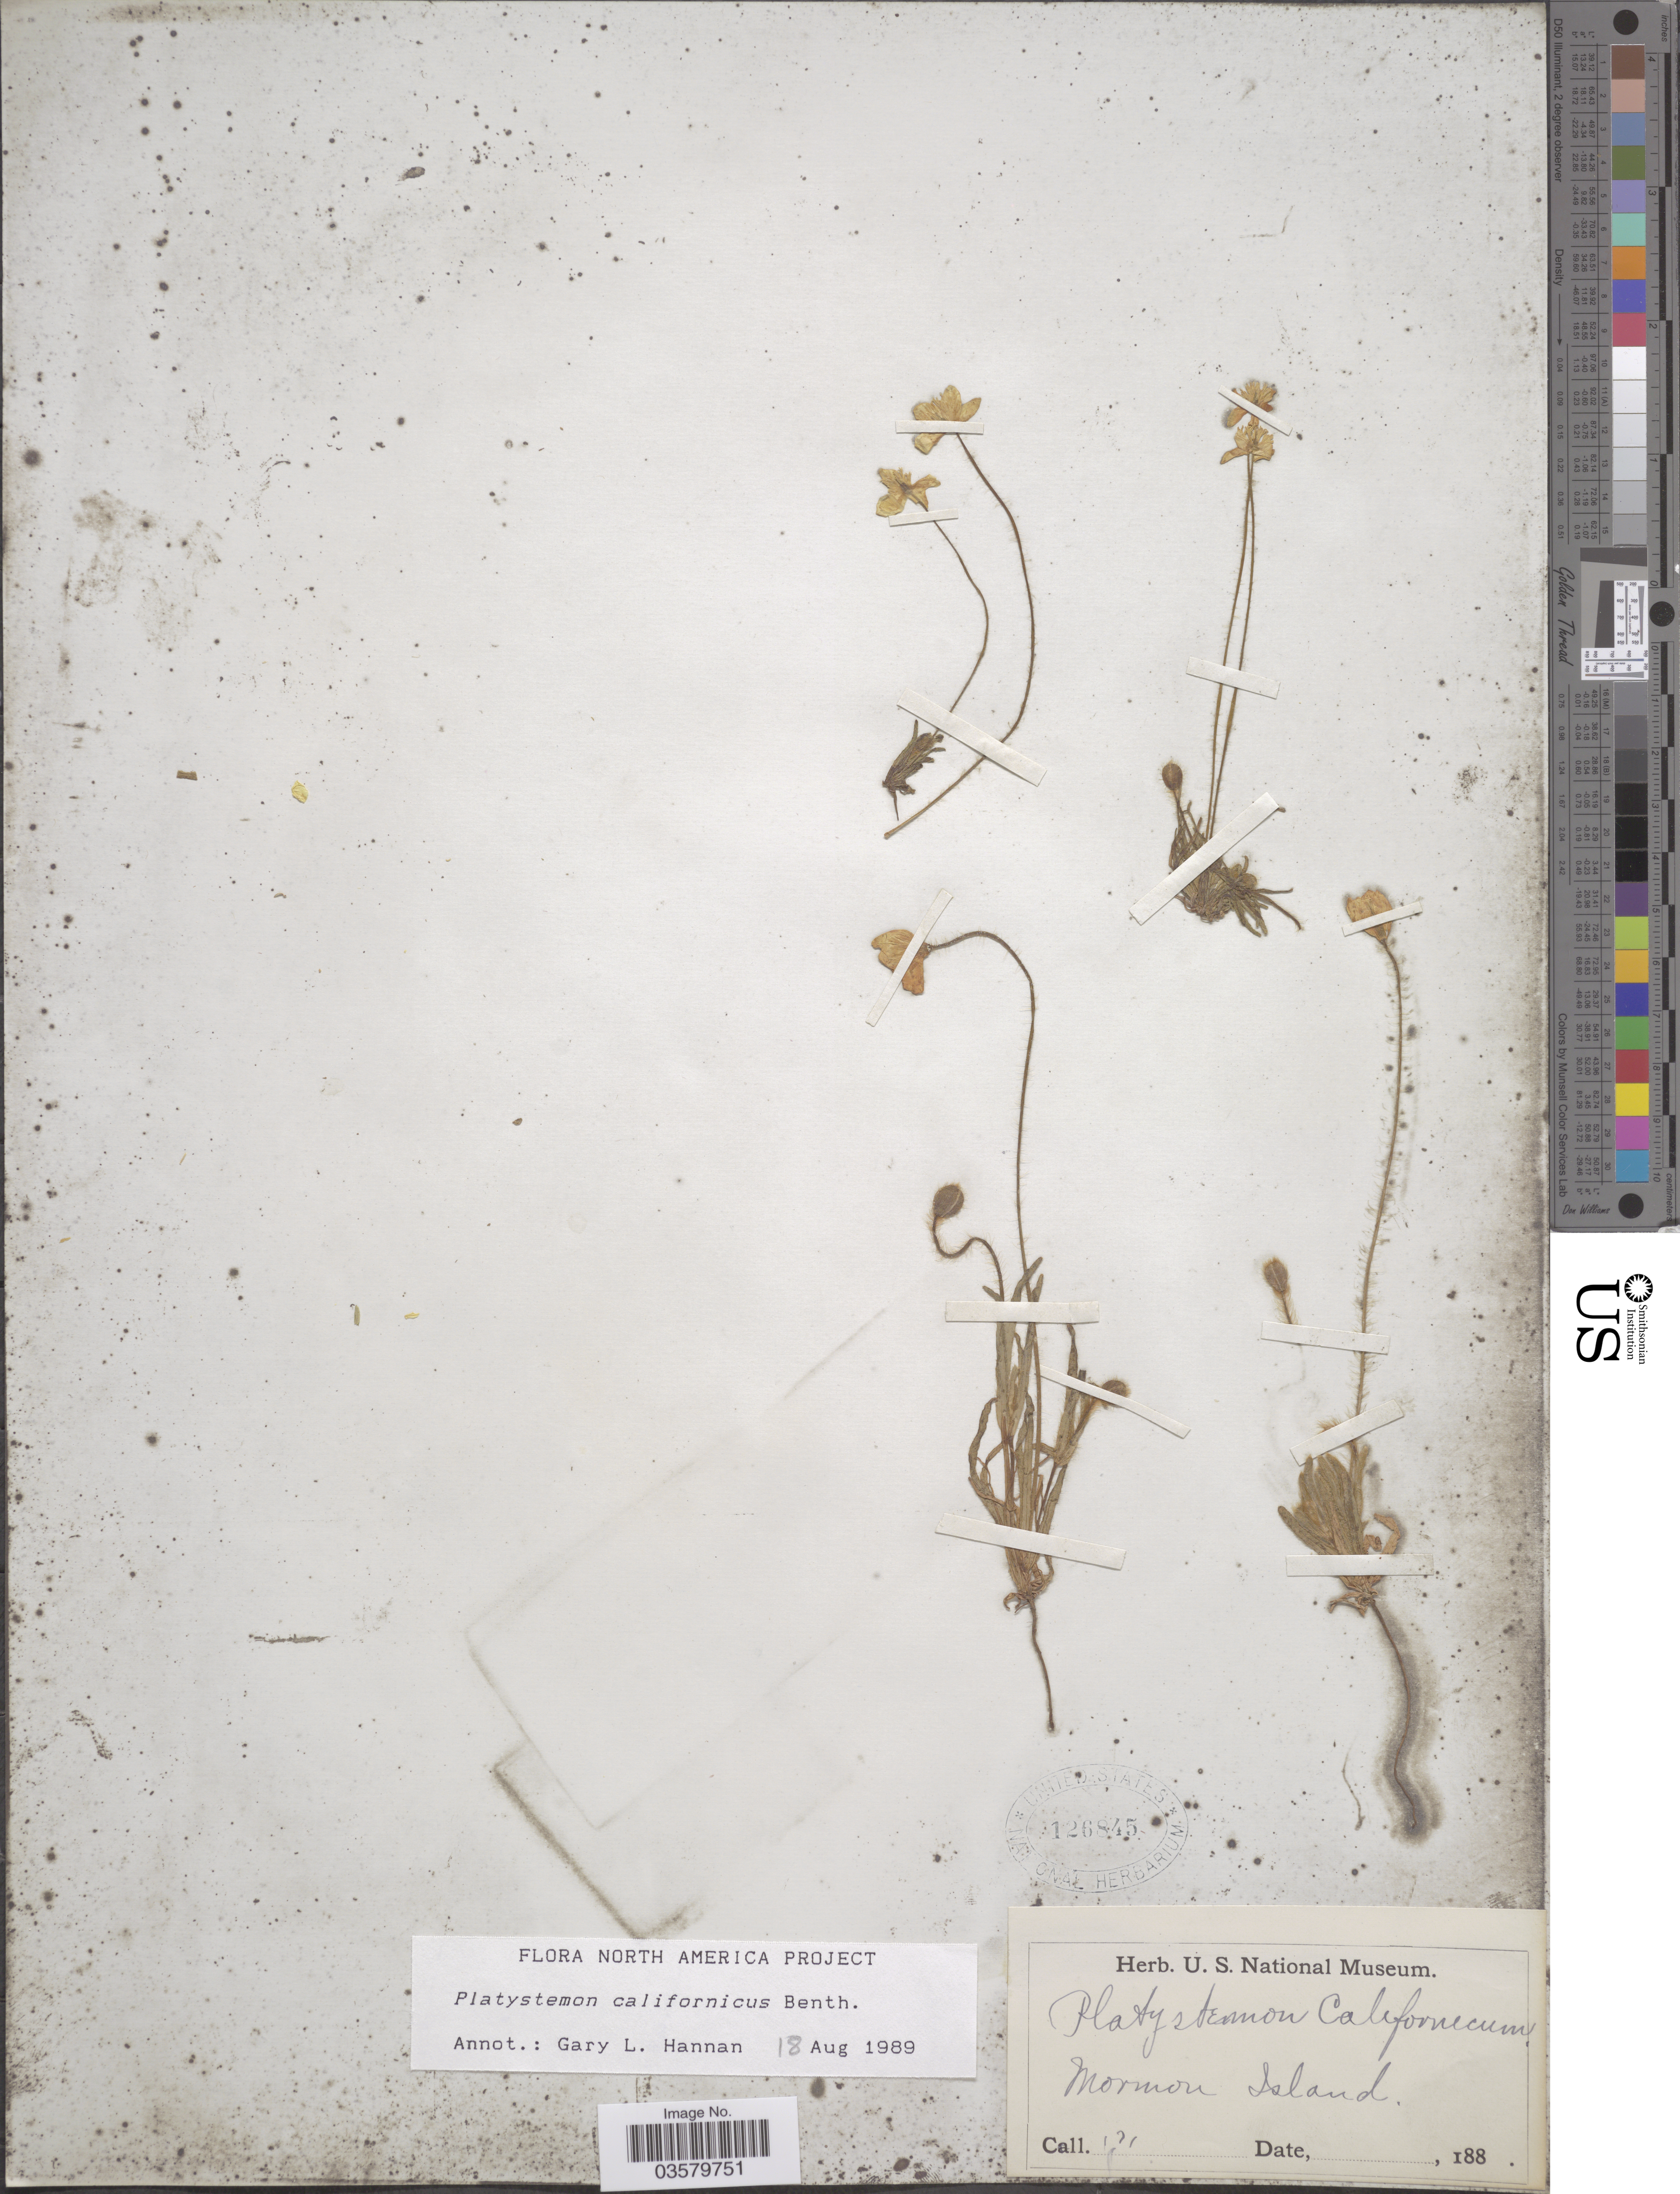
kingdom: Plantae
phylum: Tracheophyta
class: Magnoliopsida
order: Ranunculales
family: Papaveraceae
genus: Platystemon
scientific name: Platystemon californicus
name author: Benth.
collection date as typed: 188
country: United States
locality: Mormon Island.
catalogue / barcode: US 126845